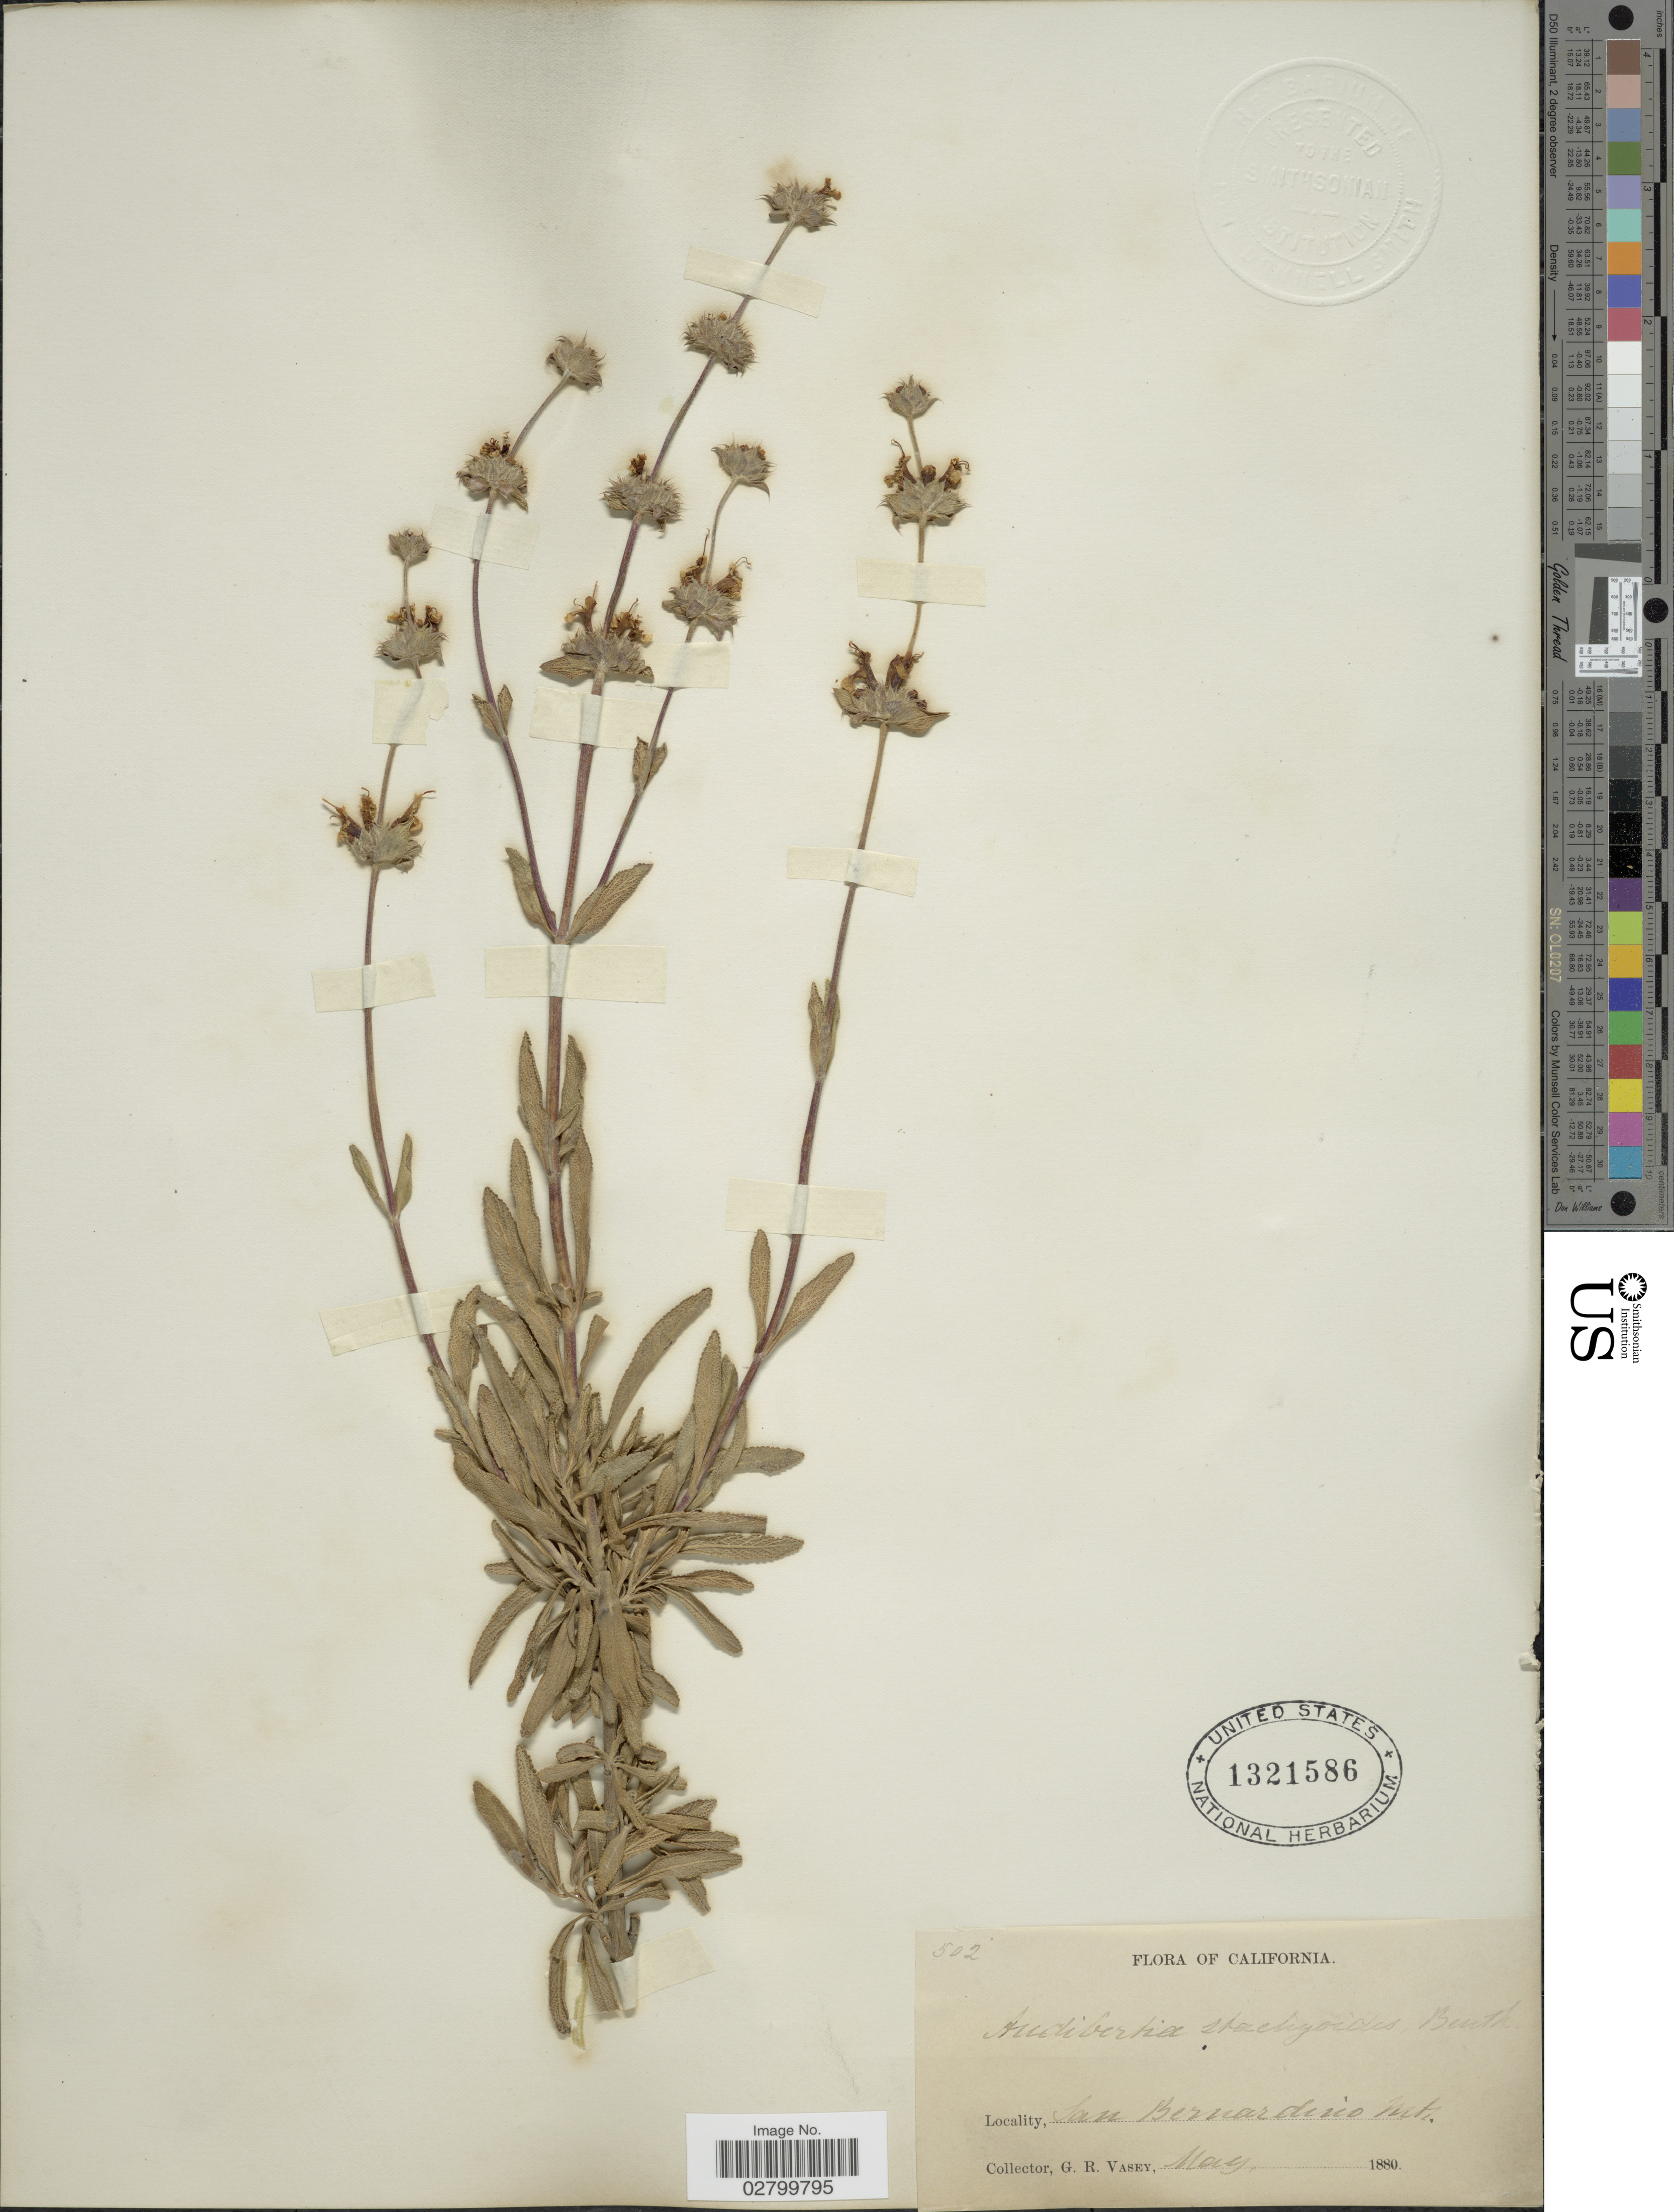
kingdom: Plantae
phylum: Tracheophyta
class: Magnoliopsida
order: Lamiales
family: Lamiaceae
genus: Salvia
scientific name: Salvia mellifera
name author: Greene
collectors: G. R. Vasey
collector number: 502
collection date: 1880-05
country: United States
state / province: California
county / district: San Bernardino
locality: San Bernardino Mts.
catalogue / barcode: US 1321586